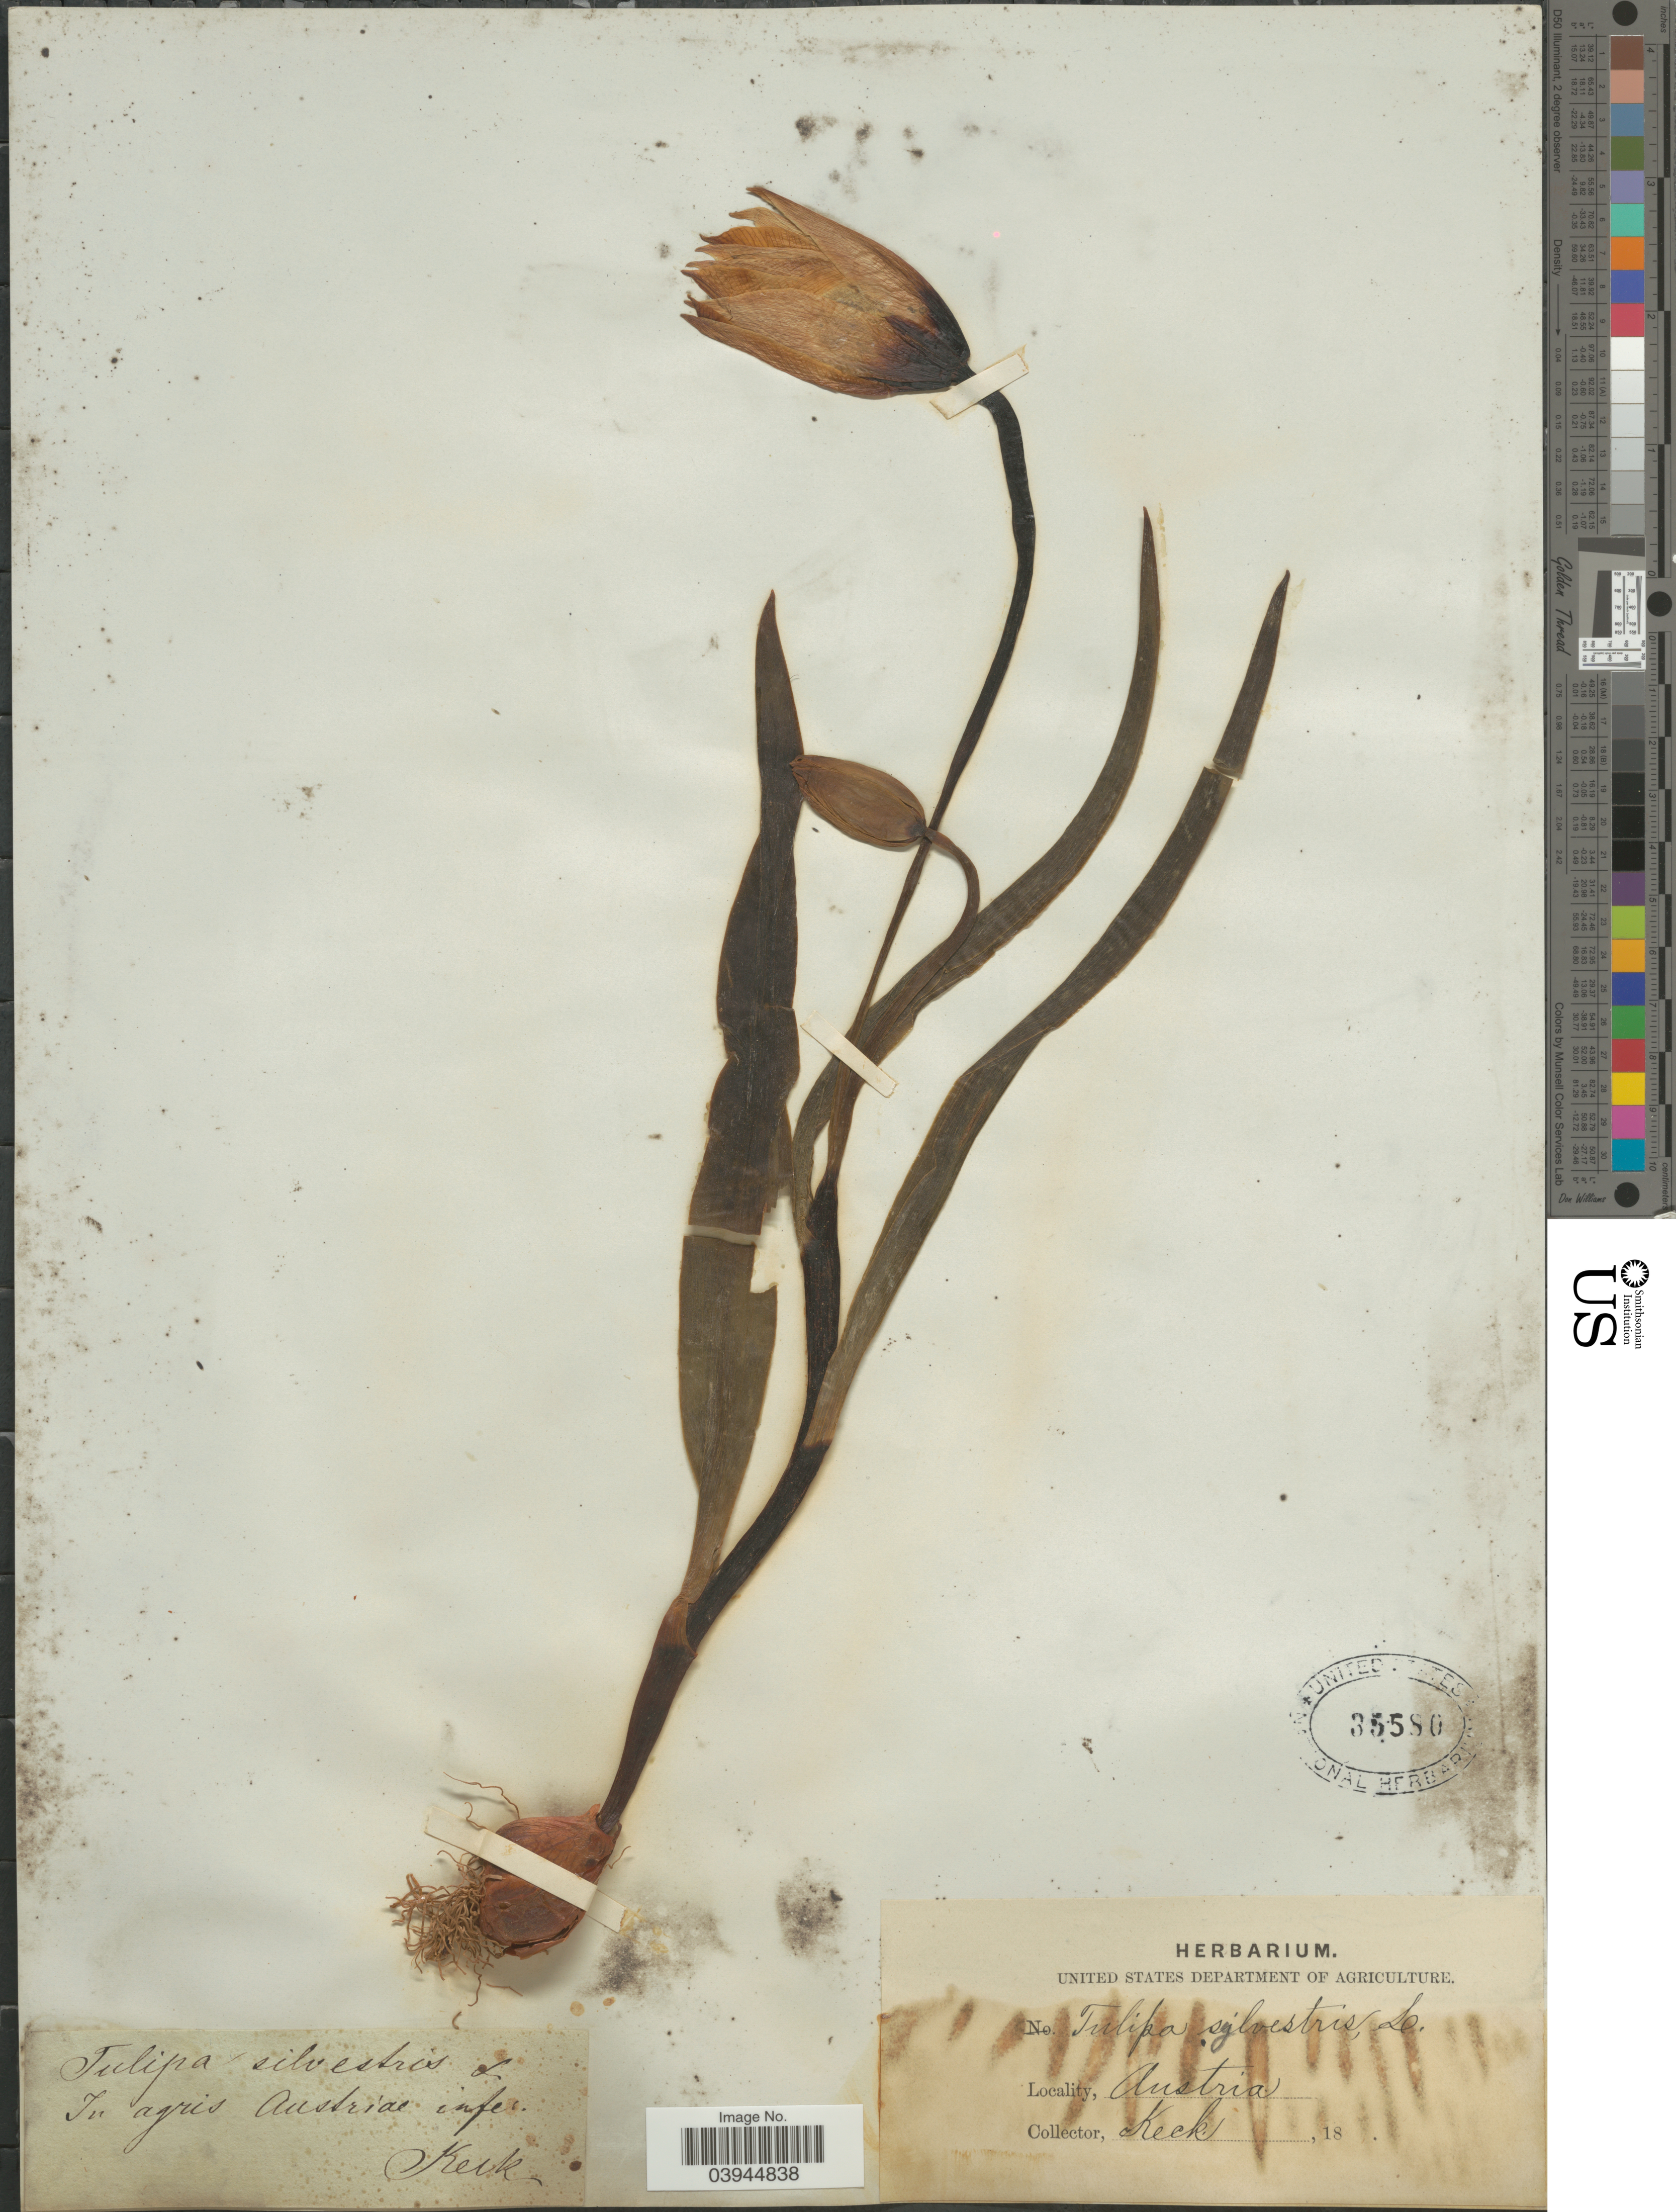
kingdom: Plantae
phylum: Tracheophyta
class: Liliopsida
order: Liliales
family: Liliaceae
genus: Tulipa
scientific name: Tulipa silvestris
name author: L.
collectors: -- Keck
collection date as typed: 18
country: Austria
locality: In agris Austriae infer.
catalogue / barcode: US 35580